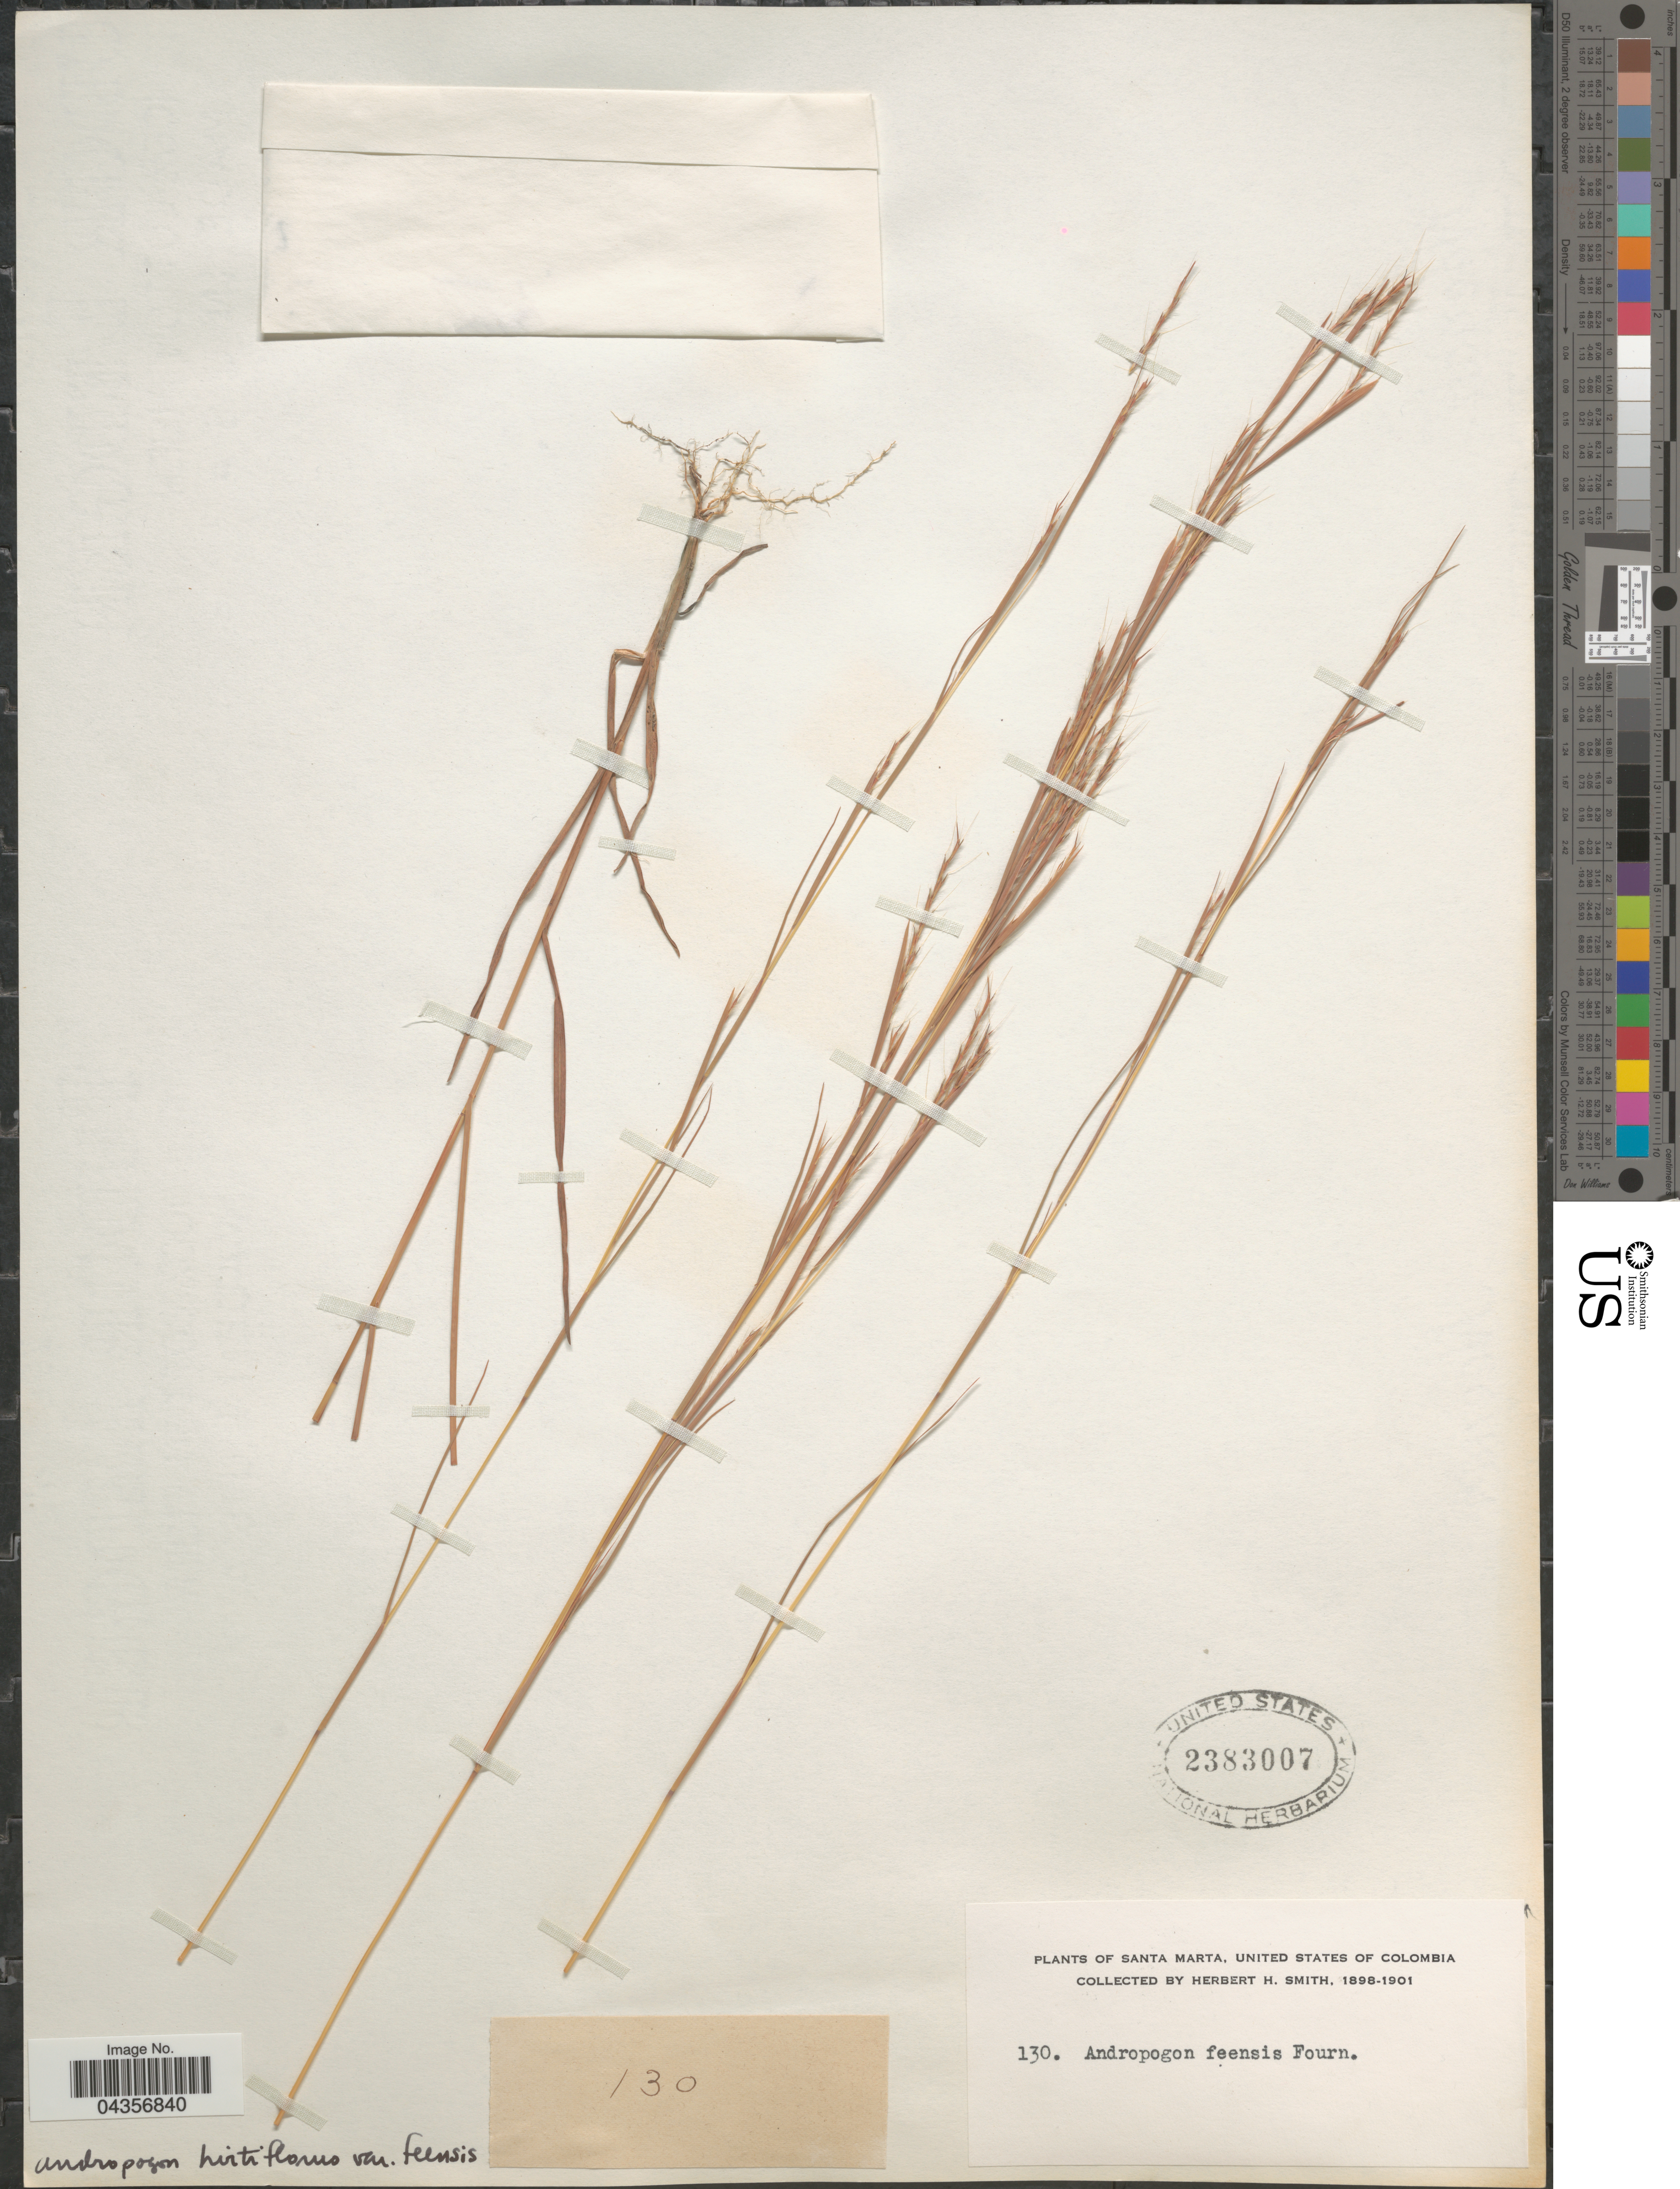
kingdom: Plantae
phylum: Tracheophyta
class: Liliopsida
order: Poales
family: Poaceae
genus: Schizachyrium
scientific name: Schizachyrium sanguineum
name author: (Retz.) Alston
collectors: Herbert H. Smith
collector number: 130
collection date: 1898/1901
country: Colombia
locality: Santa Marta, United States of Colombia.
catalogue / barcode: US 2383007